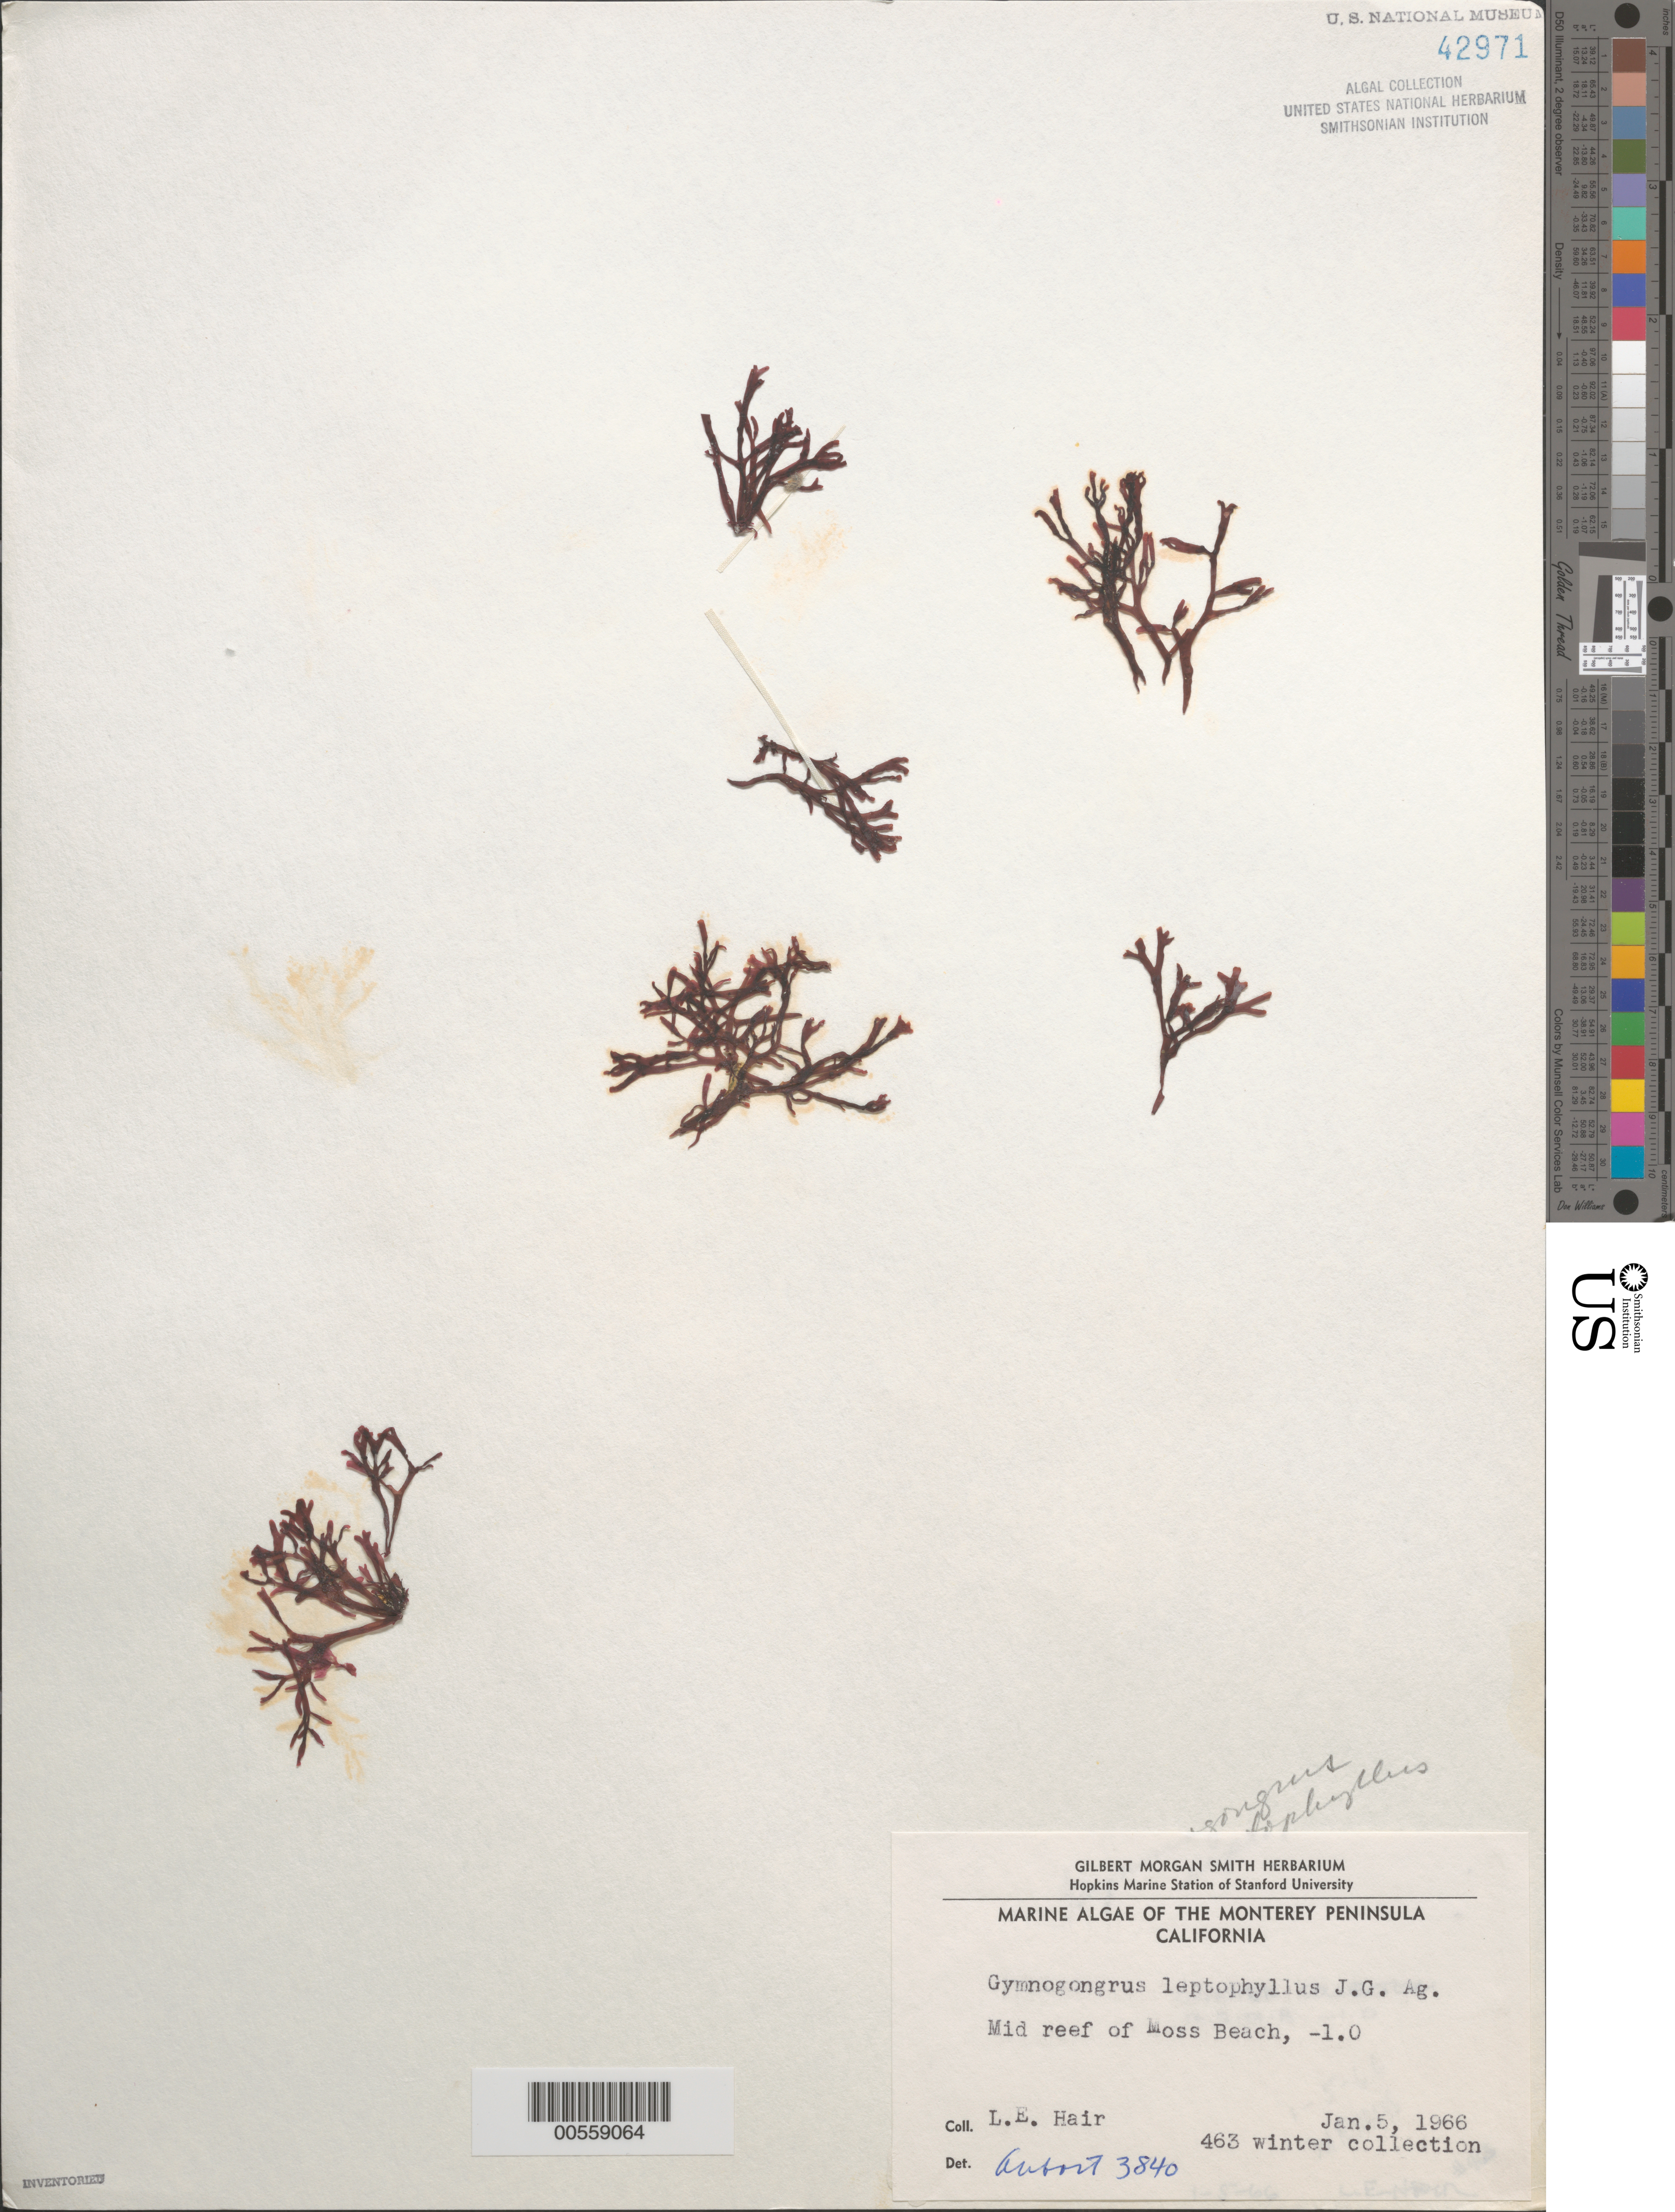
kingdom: Plantae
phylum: Rhodophyta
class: Florideophyceae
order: Gigartinales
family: Phyllophoraceae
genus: Besa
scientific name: Besa leptophylla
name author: (J. Agardh) M.S.Calderon & K.A. Miller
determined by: Algae name updating Project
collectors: L. Hair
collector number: IAA 3840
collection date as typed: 05 Jan 1966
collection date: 1966-01-05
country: United States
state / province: California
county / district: Monterey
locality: Middle reef of Moss Beach, Monterey Peninsula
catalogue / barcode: US 42971